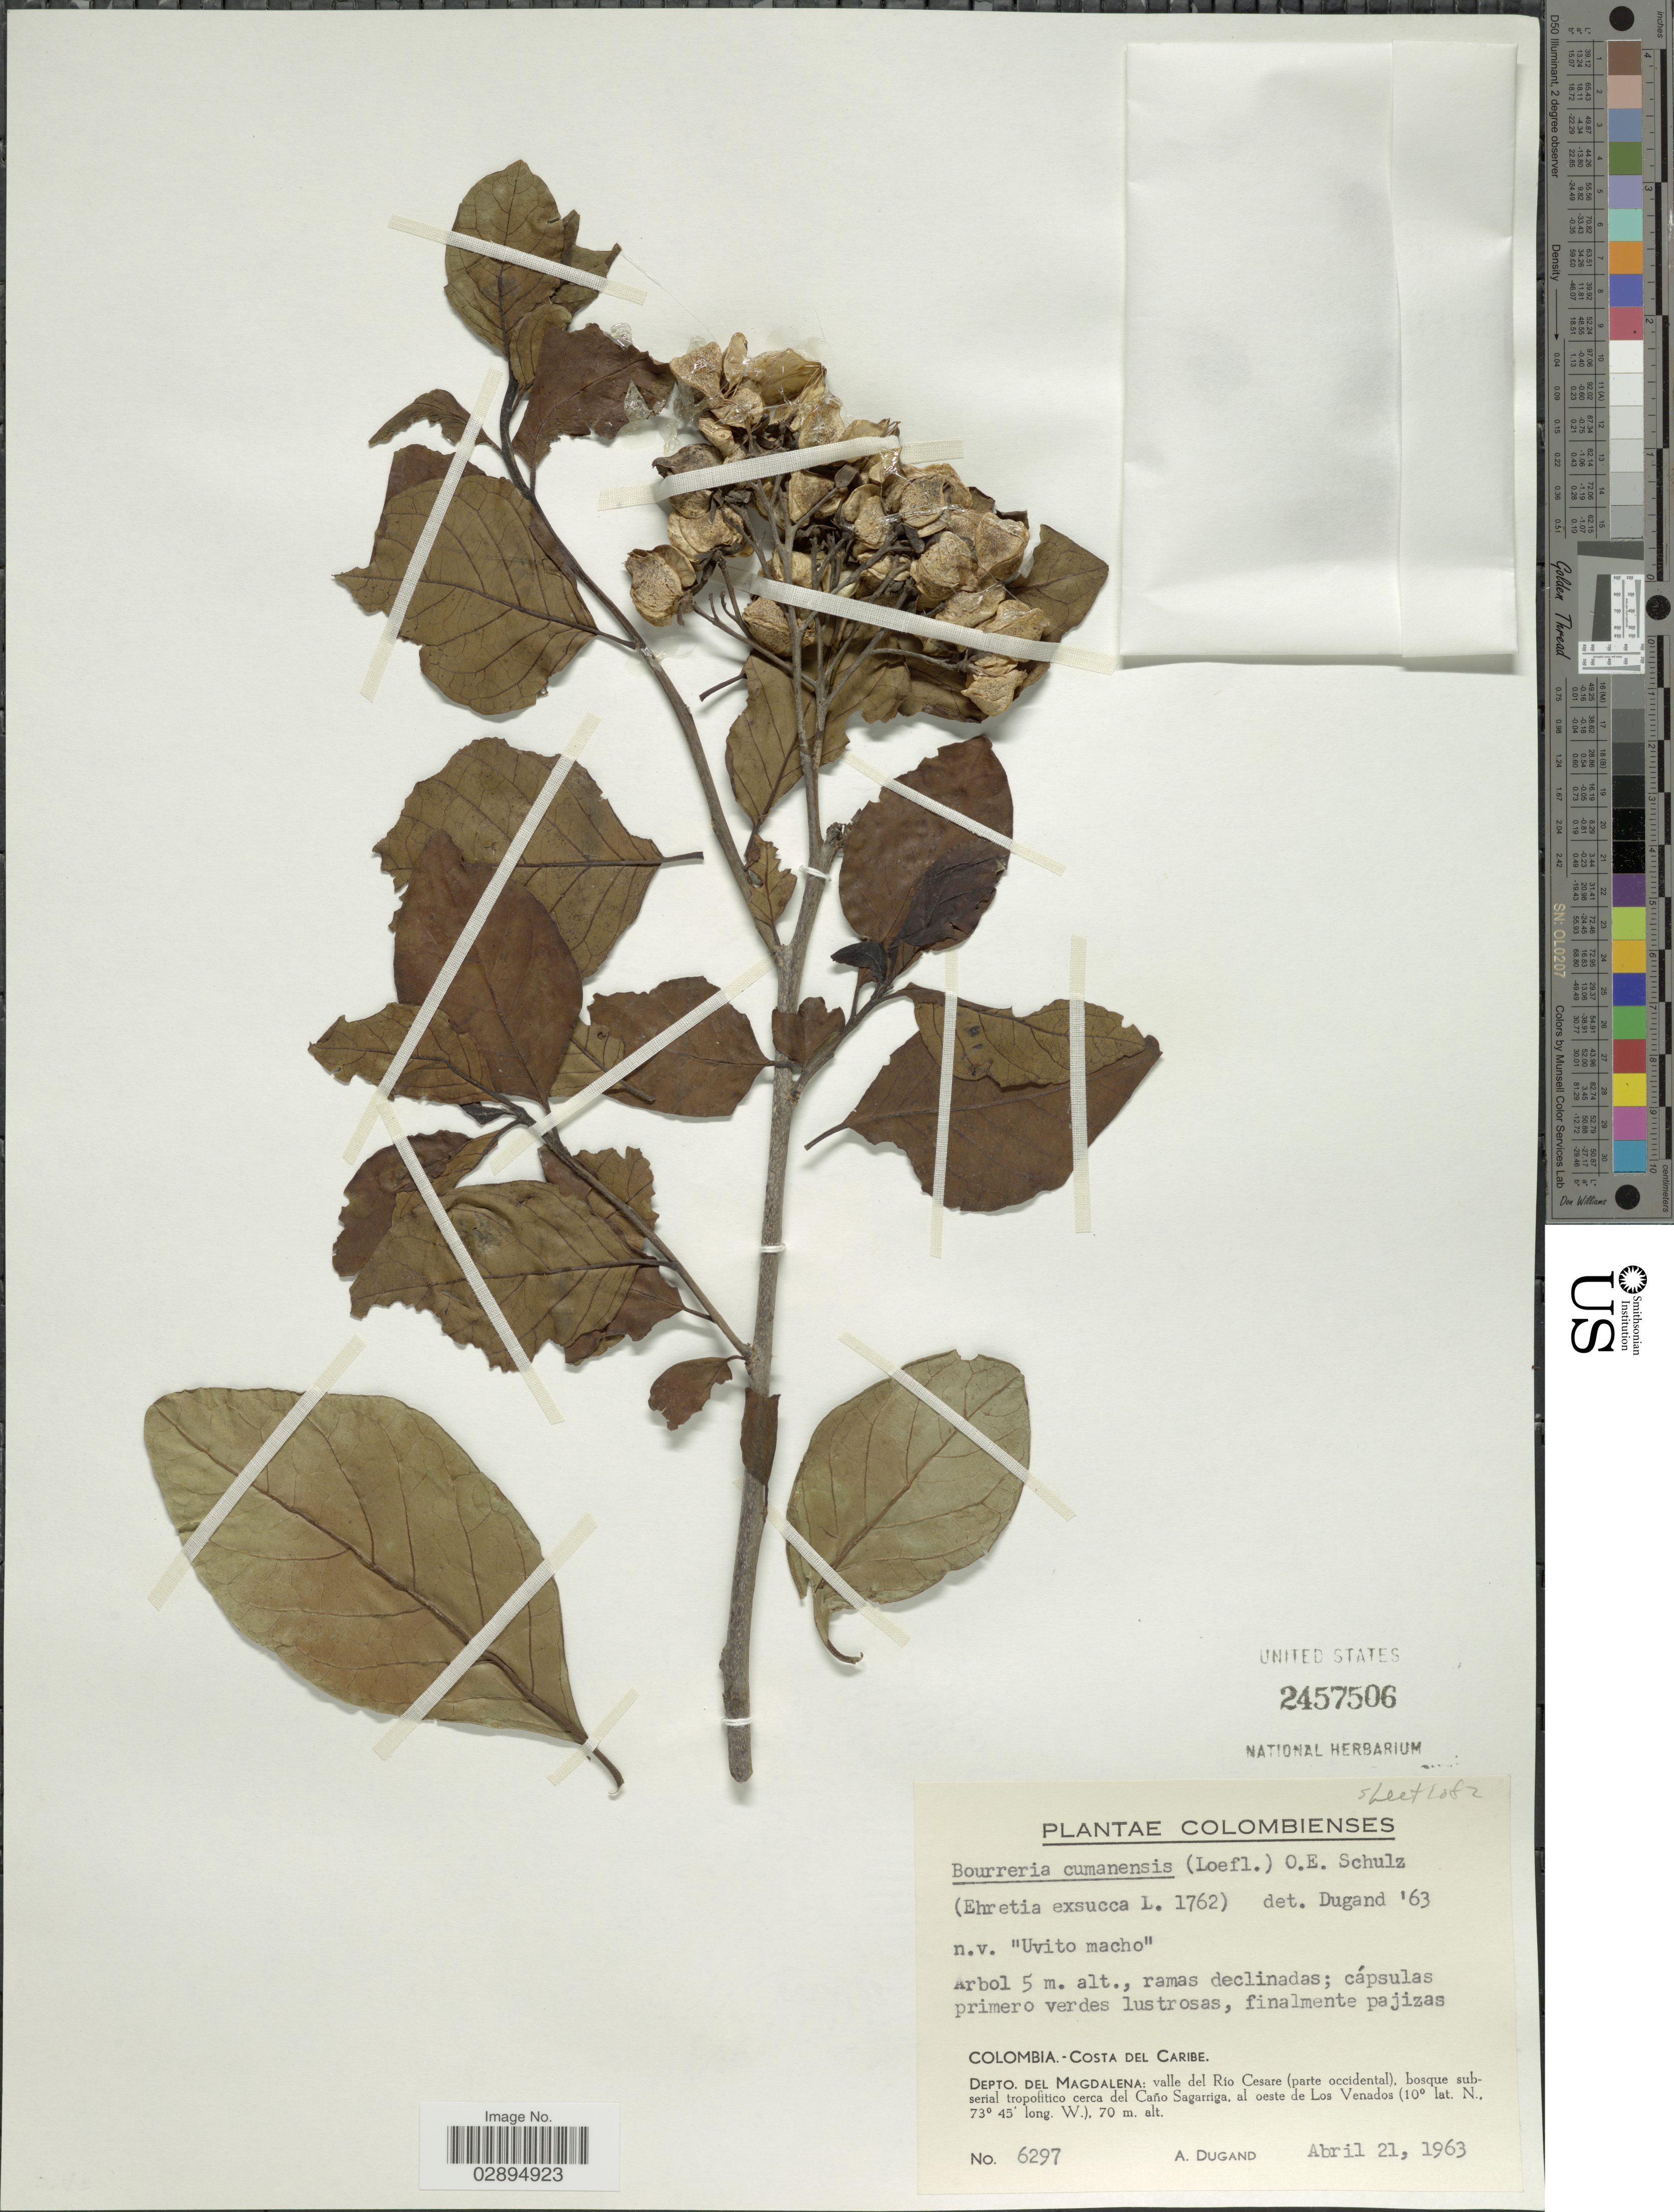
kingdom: Plantae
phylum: Tracheophyta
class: Magnoliopsida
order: Boraginales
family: Ehretiaceae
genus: Bourreria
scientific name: Bourreria exsucca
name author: (L.) Jacq.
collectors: A. Dugand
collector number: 6297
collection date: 1963-04-21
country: Colombia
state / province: Magdalena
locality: Costa del Caribe. Depto. del Magdalena: valle del Rio Cesare (parte occidental), bosque subserial tropofitico cerca del Caño Sagarriga, al oeste de Los Venados.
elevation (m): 70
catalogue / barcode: US 2457506